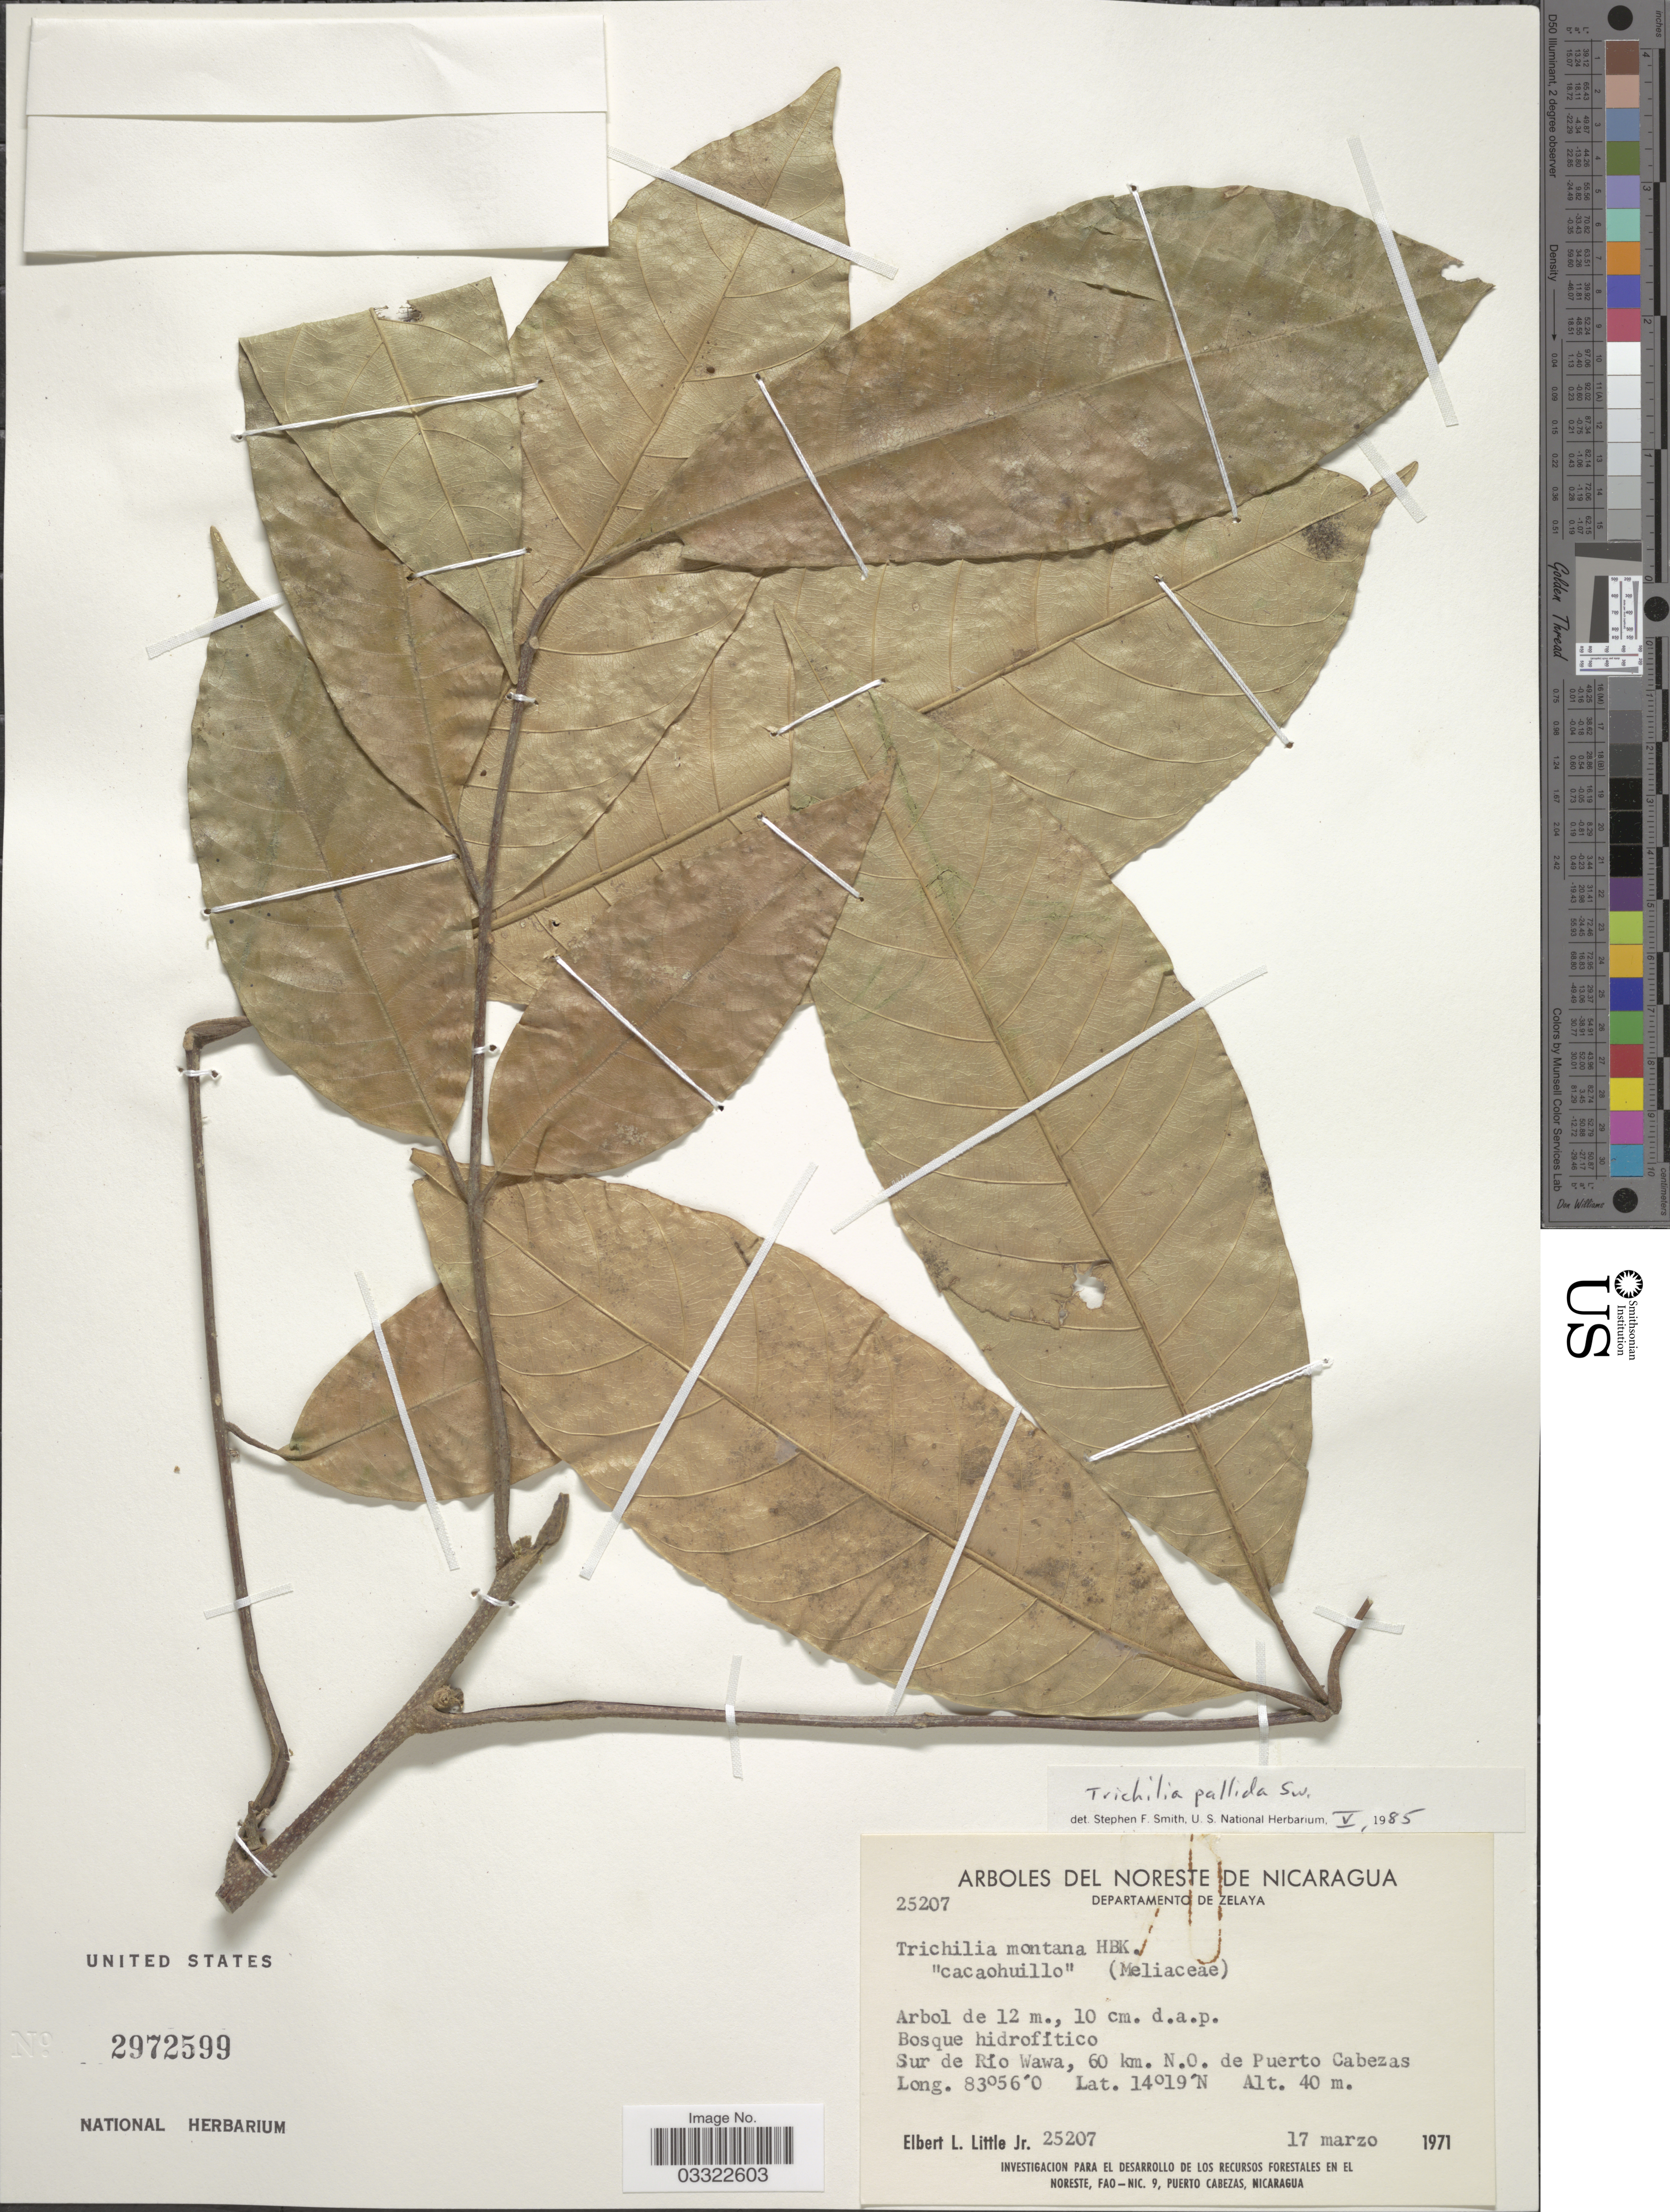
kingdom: Plantae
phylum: Tracheophyta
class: Magnoliopsida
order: Sapindales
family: Meliaceae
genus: Trichilia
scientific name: Trichilia pallida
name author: Sw.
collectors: E. L. Little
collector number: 25207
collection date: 1971-03-17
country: Nicaragua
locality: Noreste de Nicaragua. Departamento de Zelaya. Sur de Río Wawa, 60 km. N.O. de Puerto Cabezas.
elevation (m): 40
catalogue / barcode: US 2972599